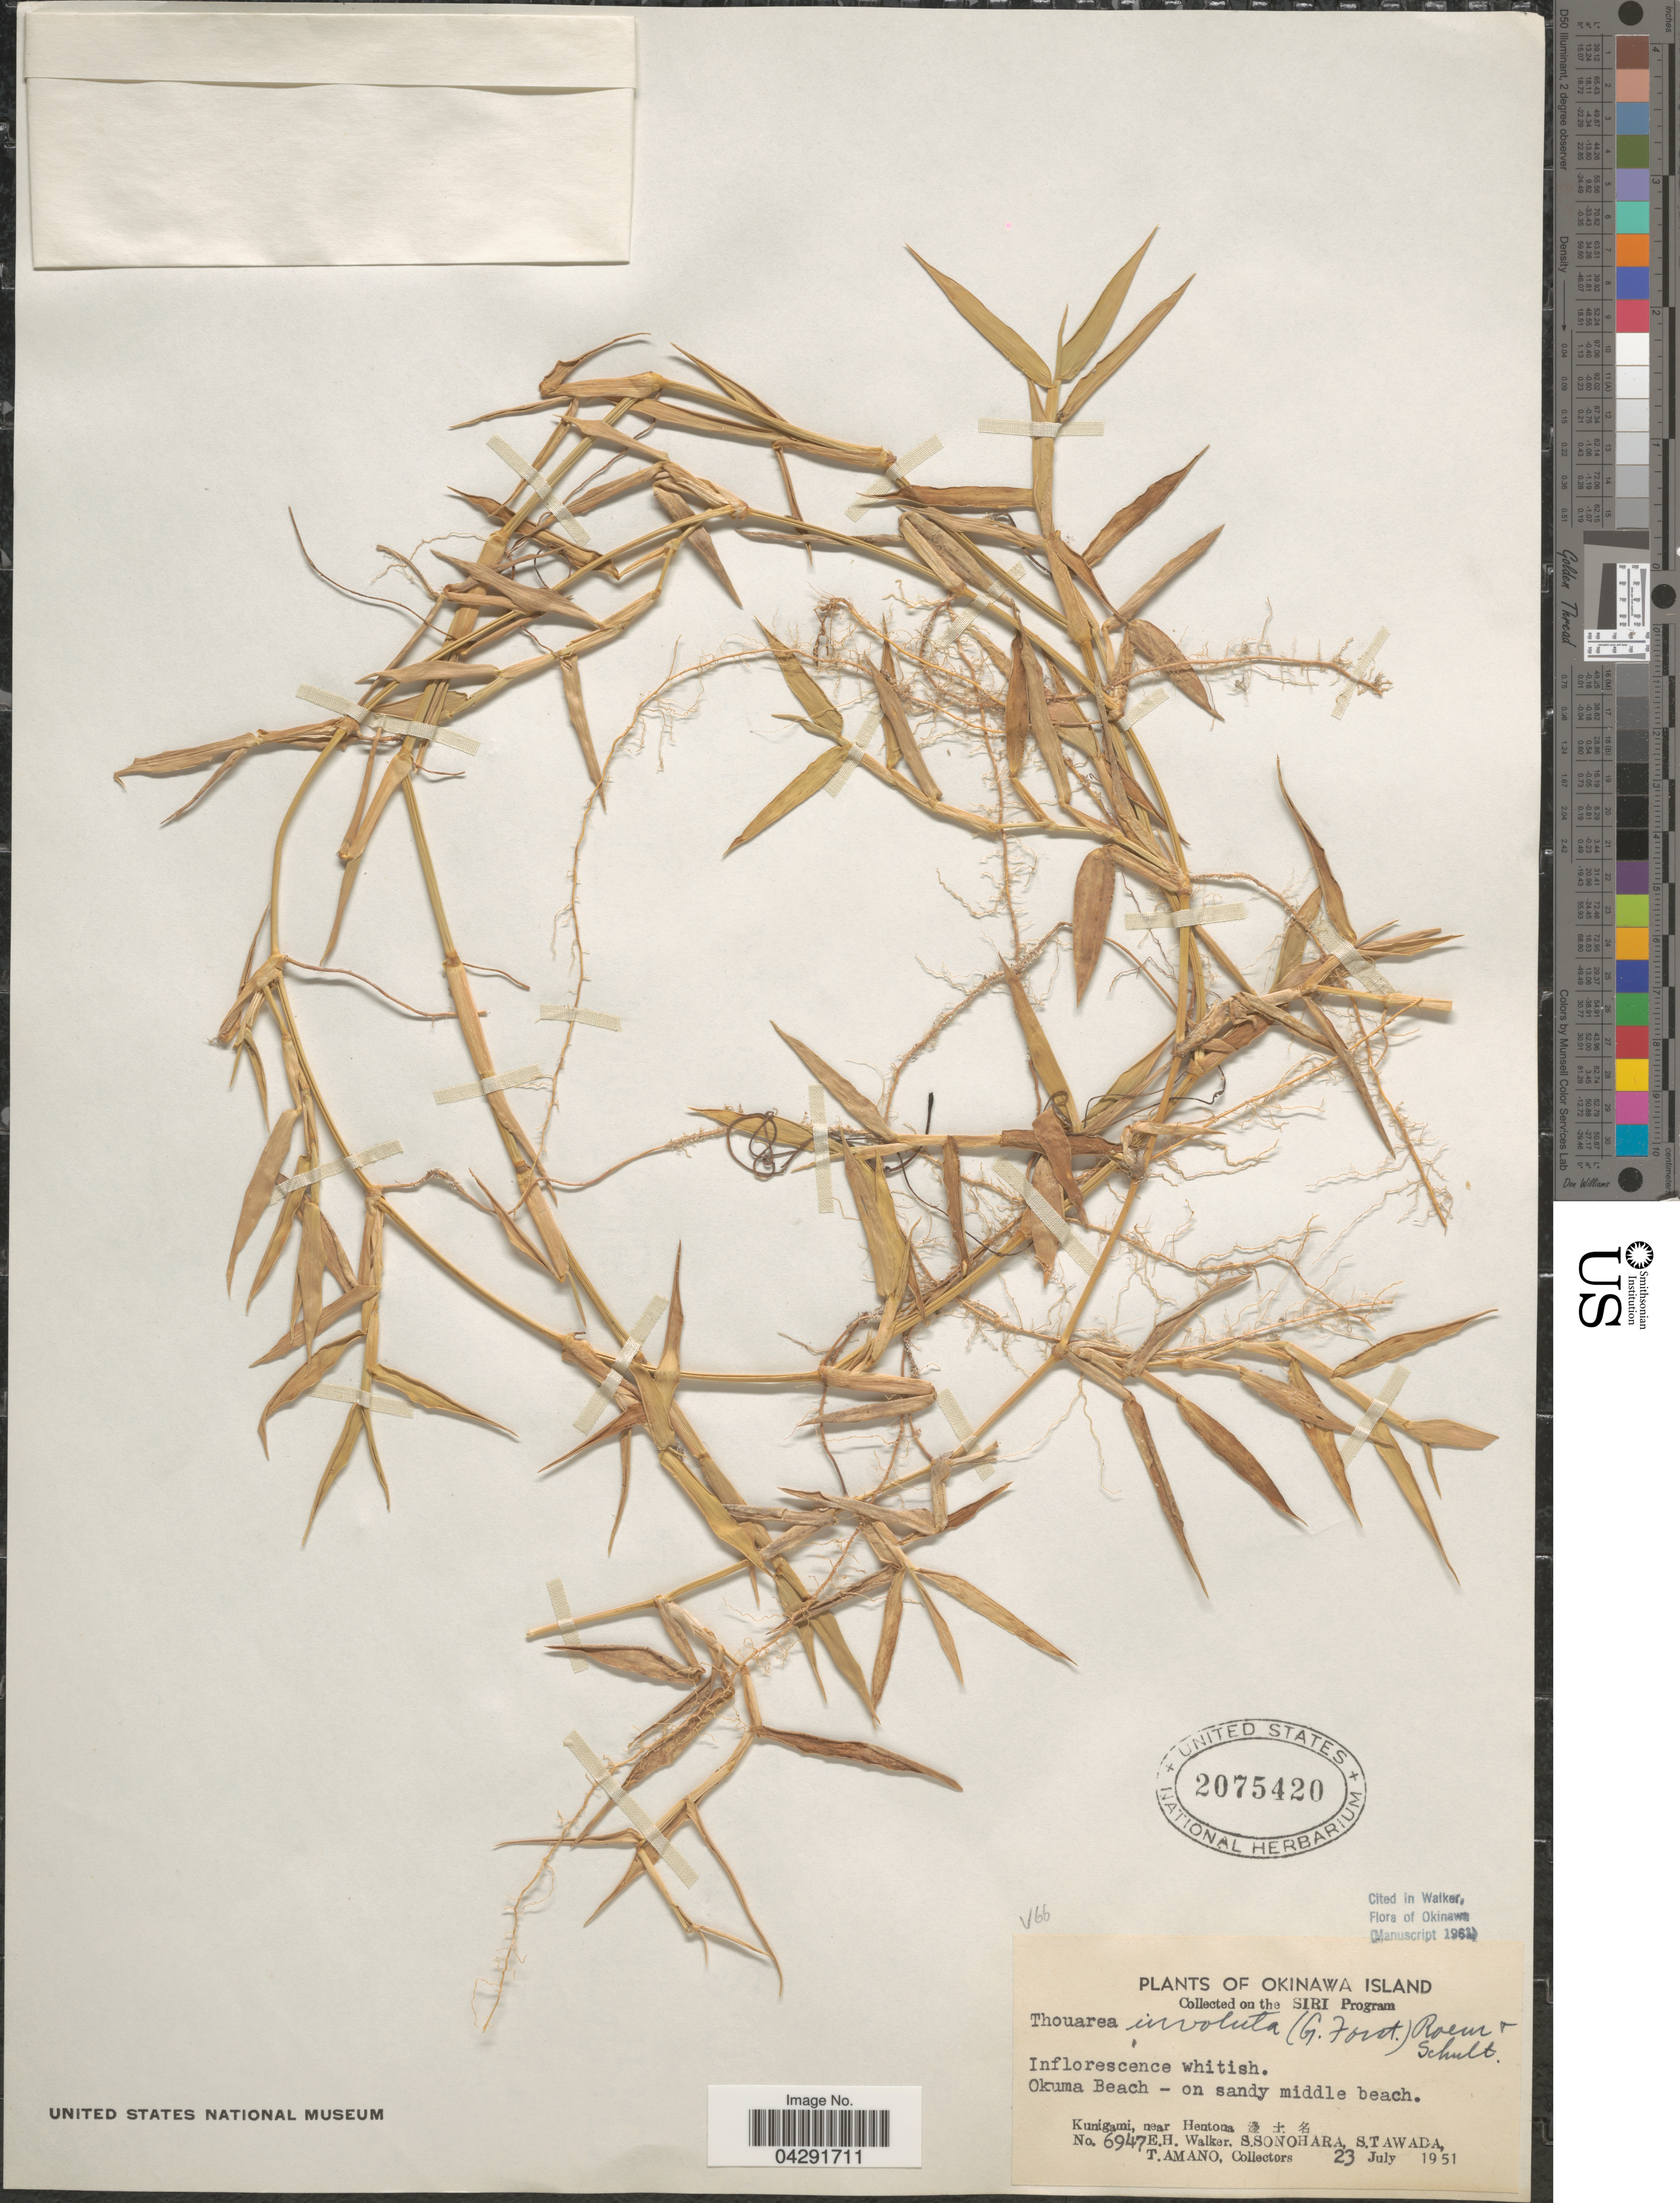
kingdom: Plantae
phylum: Tracheophyta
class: Liliopsida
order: Poales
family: Poaceae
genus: Thuarea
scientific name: Thuarea involuta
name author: (G. Forst.) R. Br. ex Sm.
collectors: E. H. Walker, S. Sonohara, S. Tawada & T. Amano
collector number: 6947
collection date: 1951-07-23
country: Japan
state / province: Okinawa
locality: Okinawa Island. Okumba Beach - on sandy middle beach. Kunigami, near Hentona X.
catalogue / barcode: US 2075420